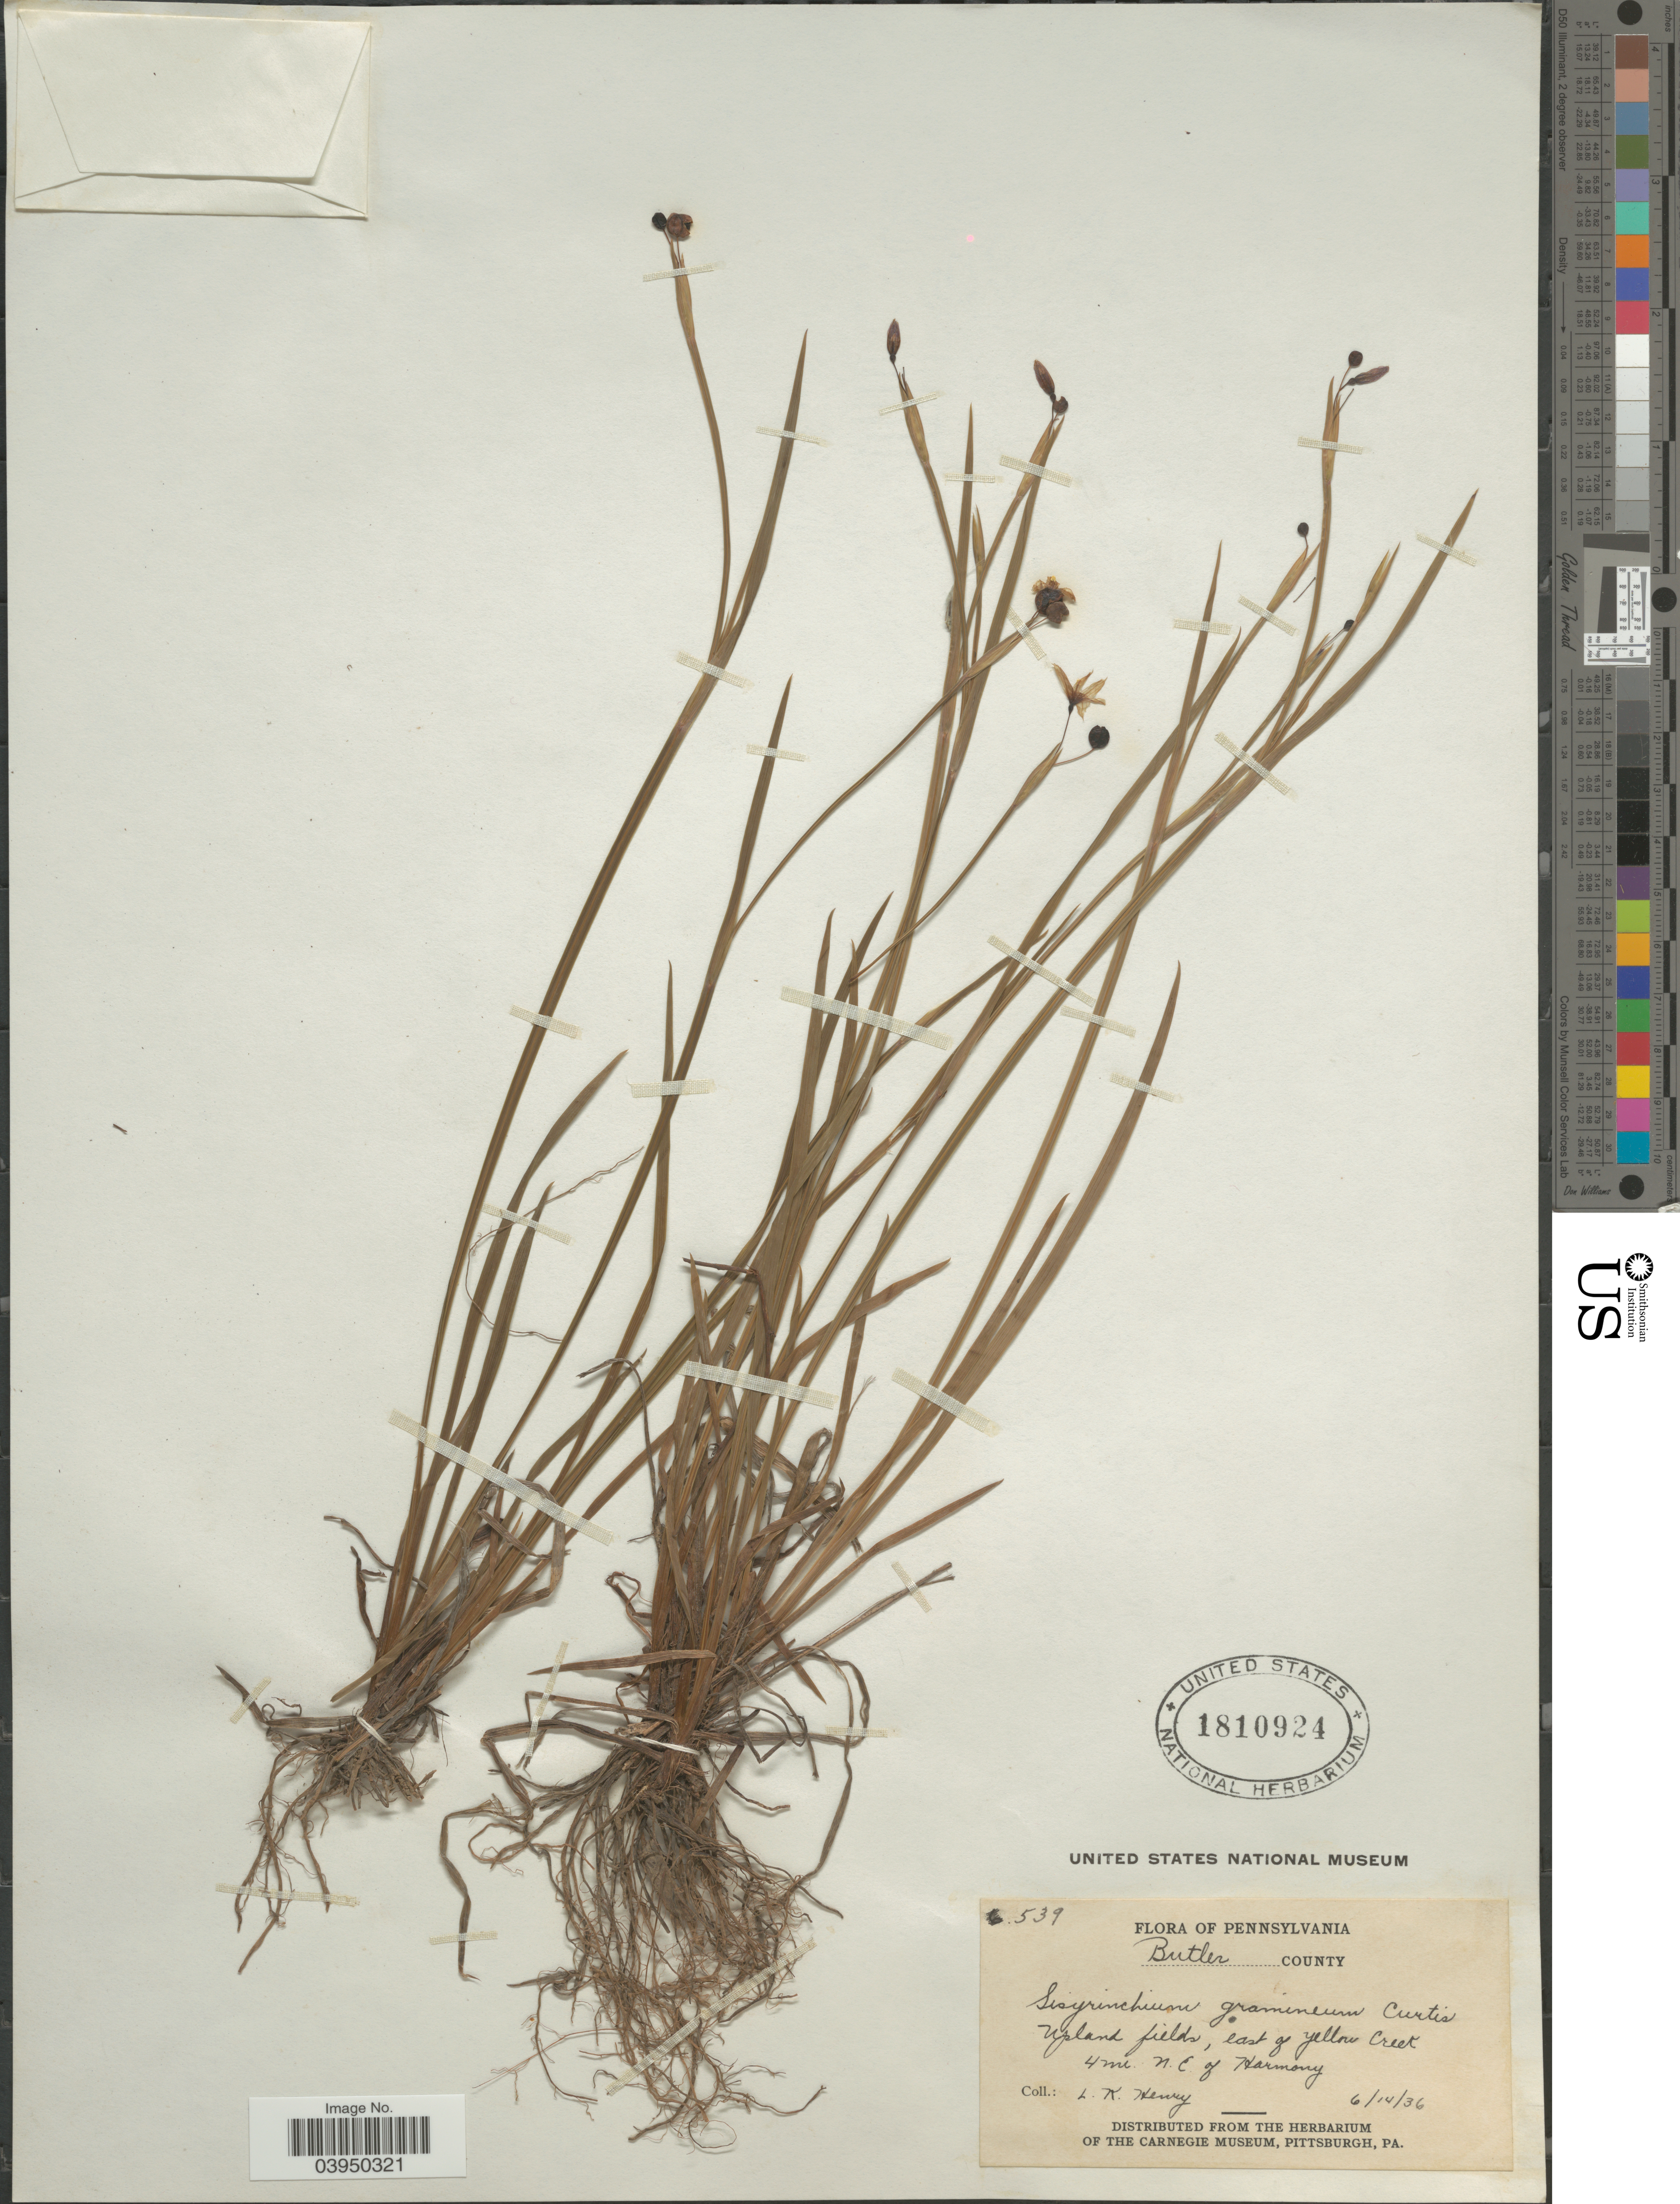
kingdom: Plantae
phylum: Tracheophyta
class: Liliopsida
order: Asparagales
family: Iridaceae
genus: Sisyrinchium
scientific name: Sisyrinchium angustifolium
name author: Mill.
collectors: L. K. Henry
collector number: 539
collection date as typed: Transcribed d/m/y: 14/6/36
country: United States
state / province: Pennsylvania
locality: Butler County. Upland fields, east of Yellow Creek 4 mi. N.E. of Harmony.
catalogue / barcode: US 1810924